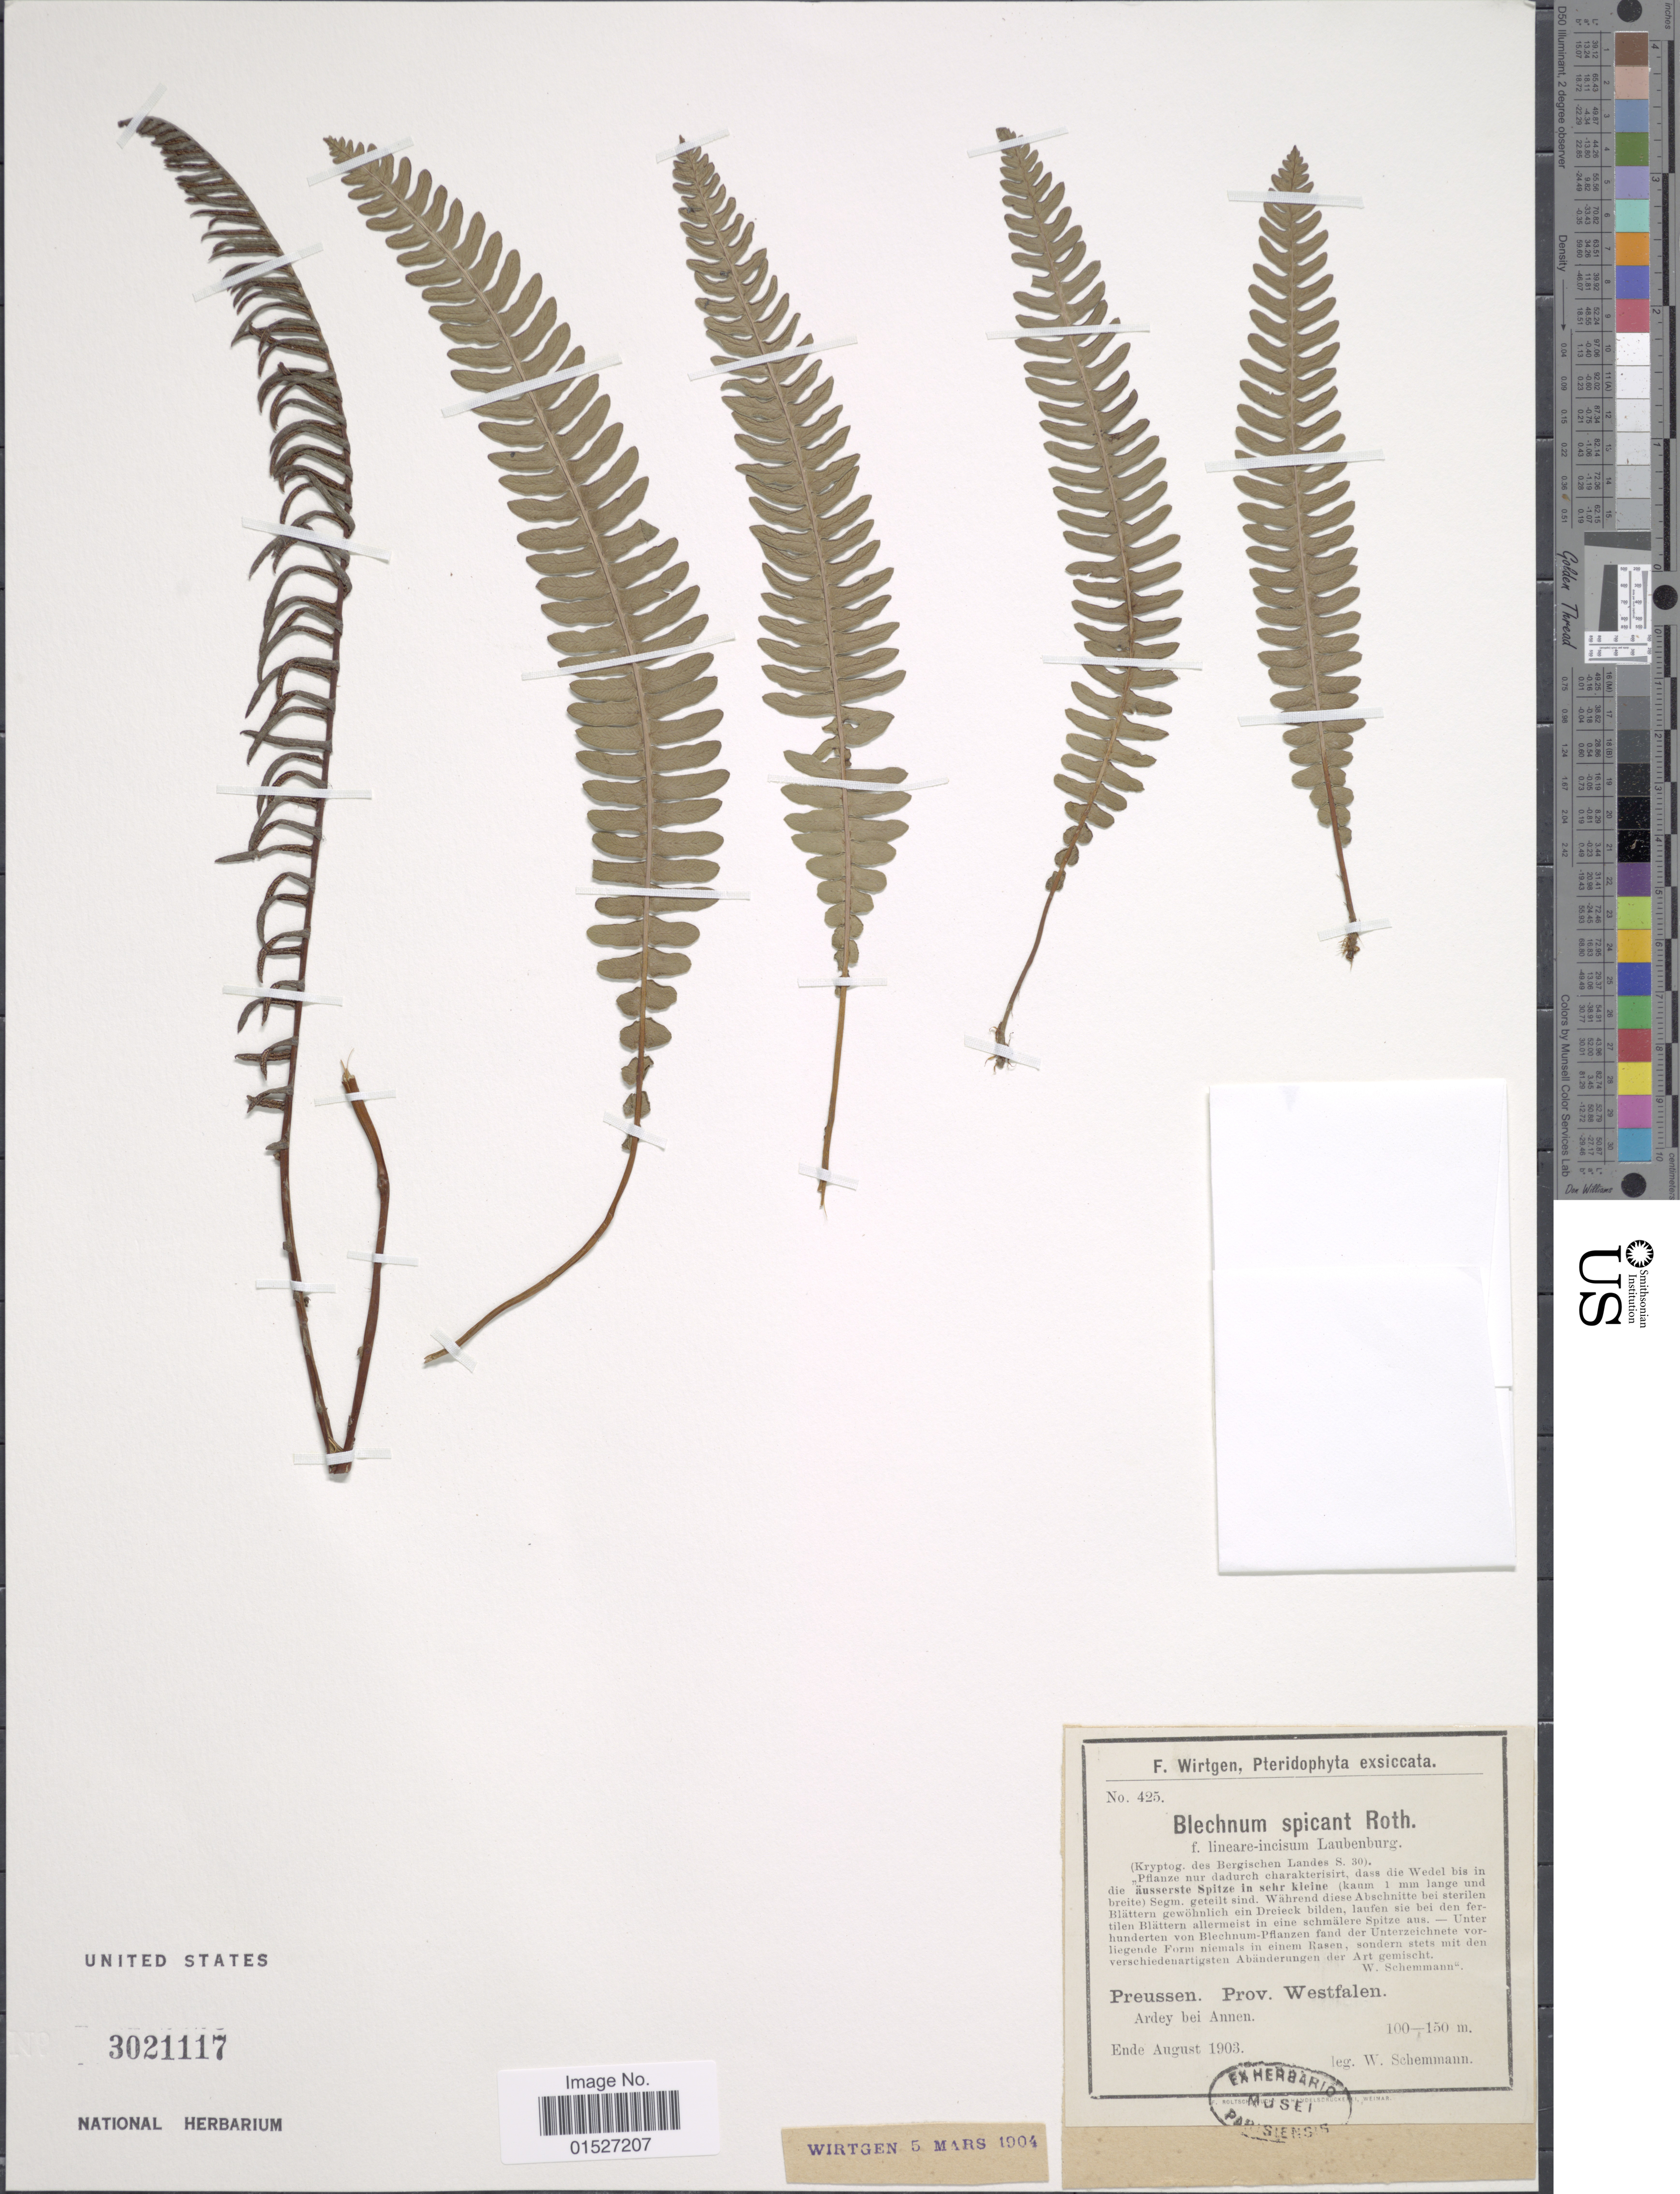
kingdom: Plantae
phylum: Tracheophyta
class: Polypodiopsida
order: Polypodiales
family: Blechnaceae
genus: Blechnum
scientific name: Blechnum spicant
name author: (L.) Sm.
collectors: W. Schemmann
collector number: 425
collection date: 1903-08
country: Germany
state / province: Nordrhein-Westfalen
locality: Preussen. Prov. Westfalen. Ardey bei Annen.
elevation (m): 100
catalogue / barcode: US 3021117